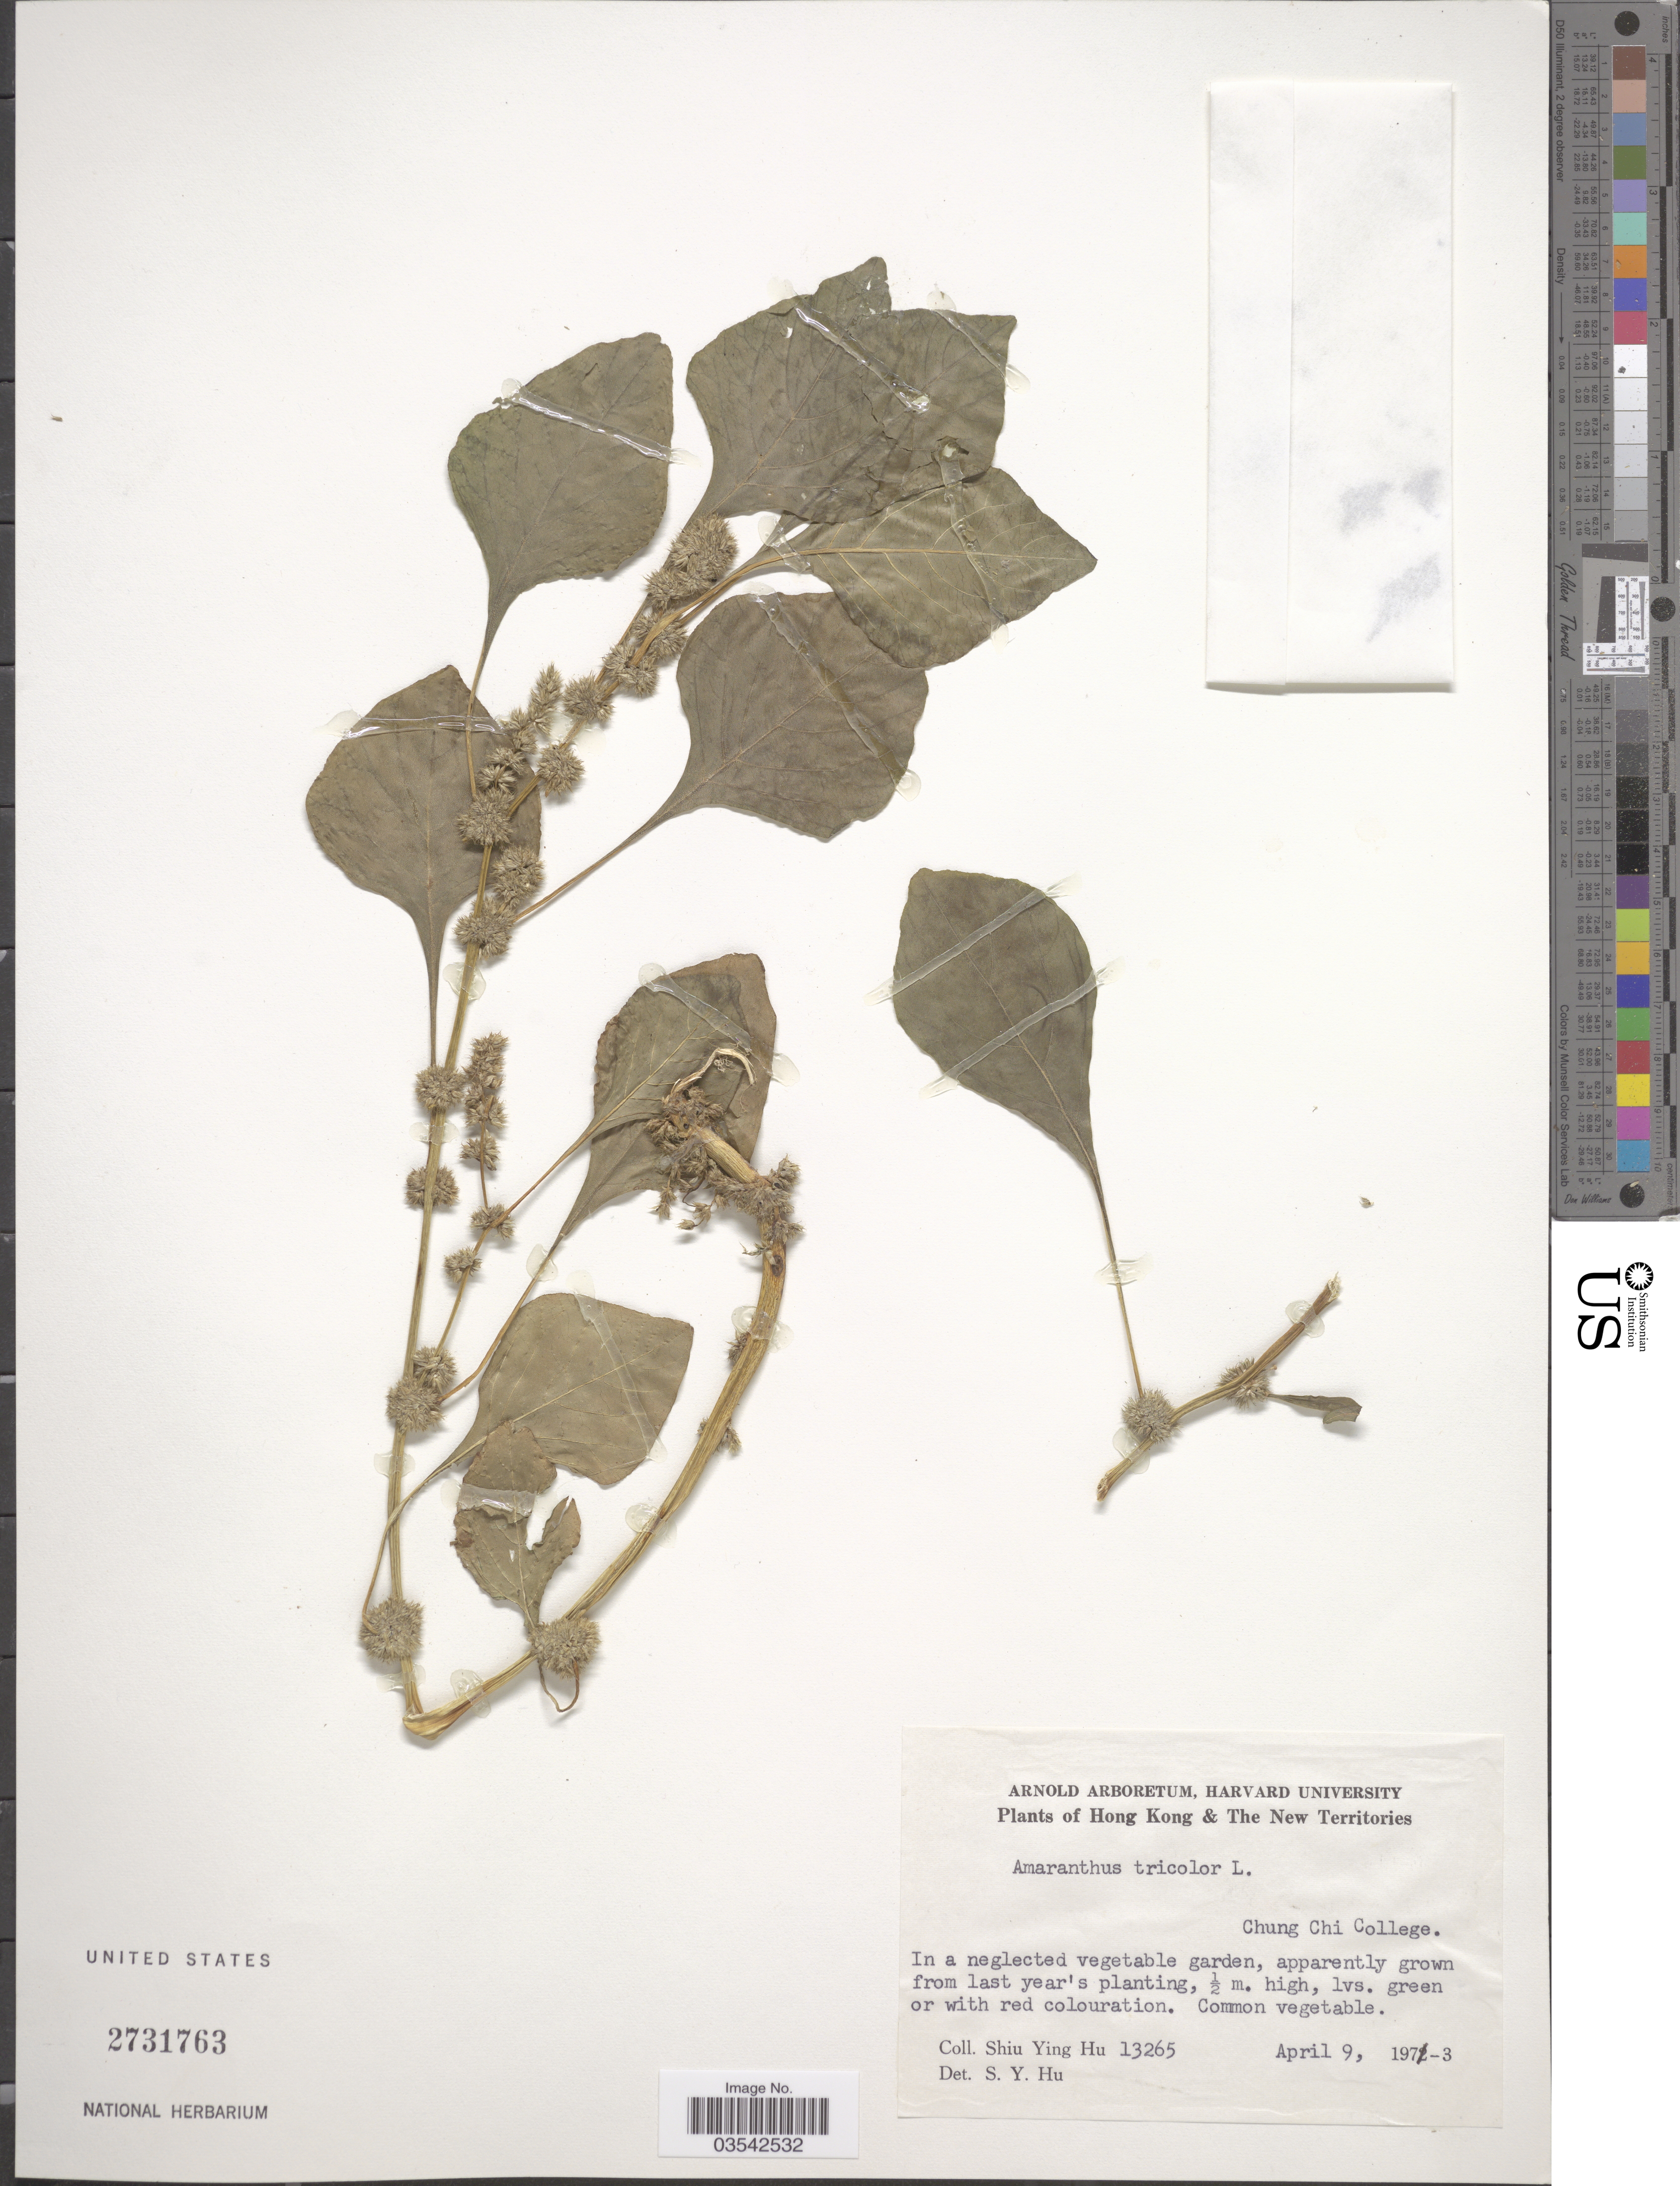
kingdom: Plantae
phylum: Tracheophyta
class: Magnoliopsida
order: Caryophyllales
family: Amaranthaceae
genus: Amaranthus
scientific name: Amaranthus tricolor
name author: L.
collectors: S. Y. Hu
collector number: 13265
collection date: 1973-04-09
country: China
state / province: Hong Kong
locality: The New Territories. Chung Chi College.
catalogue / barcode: US 2731763